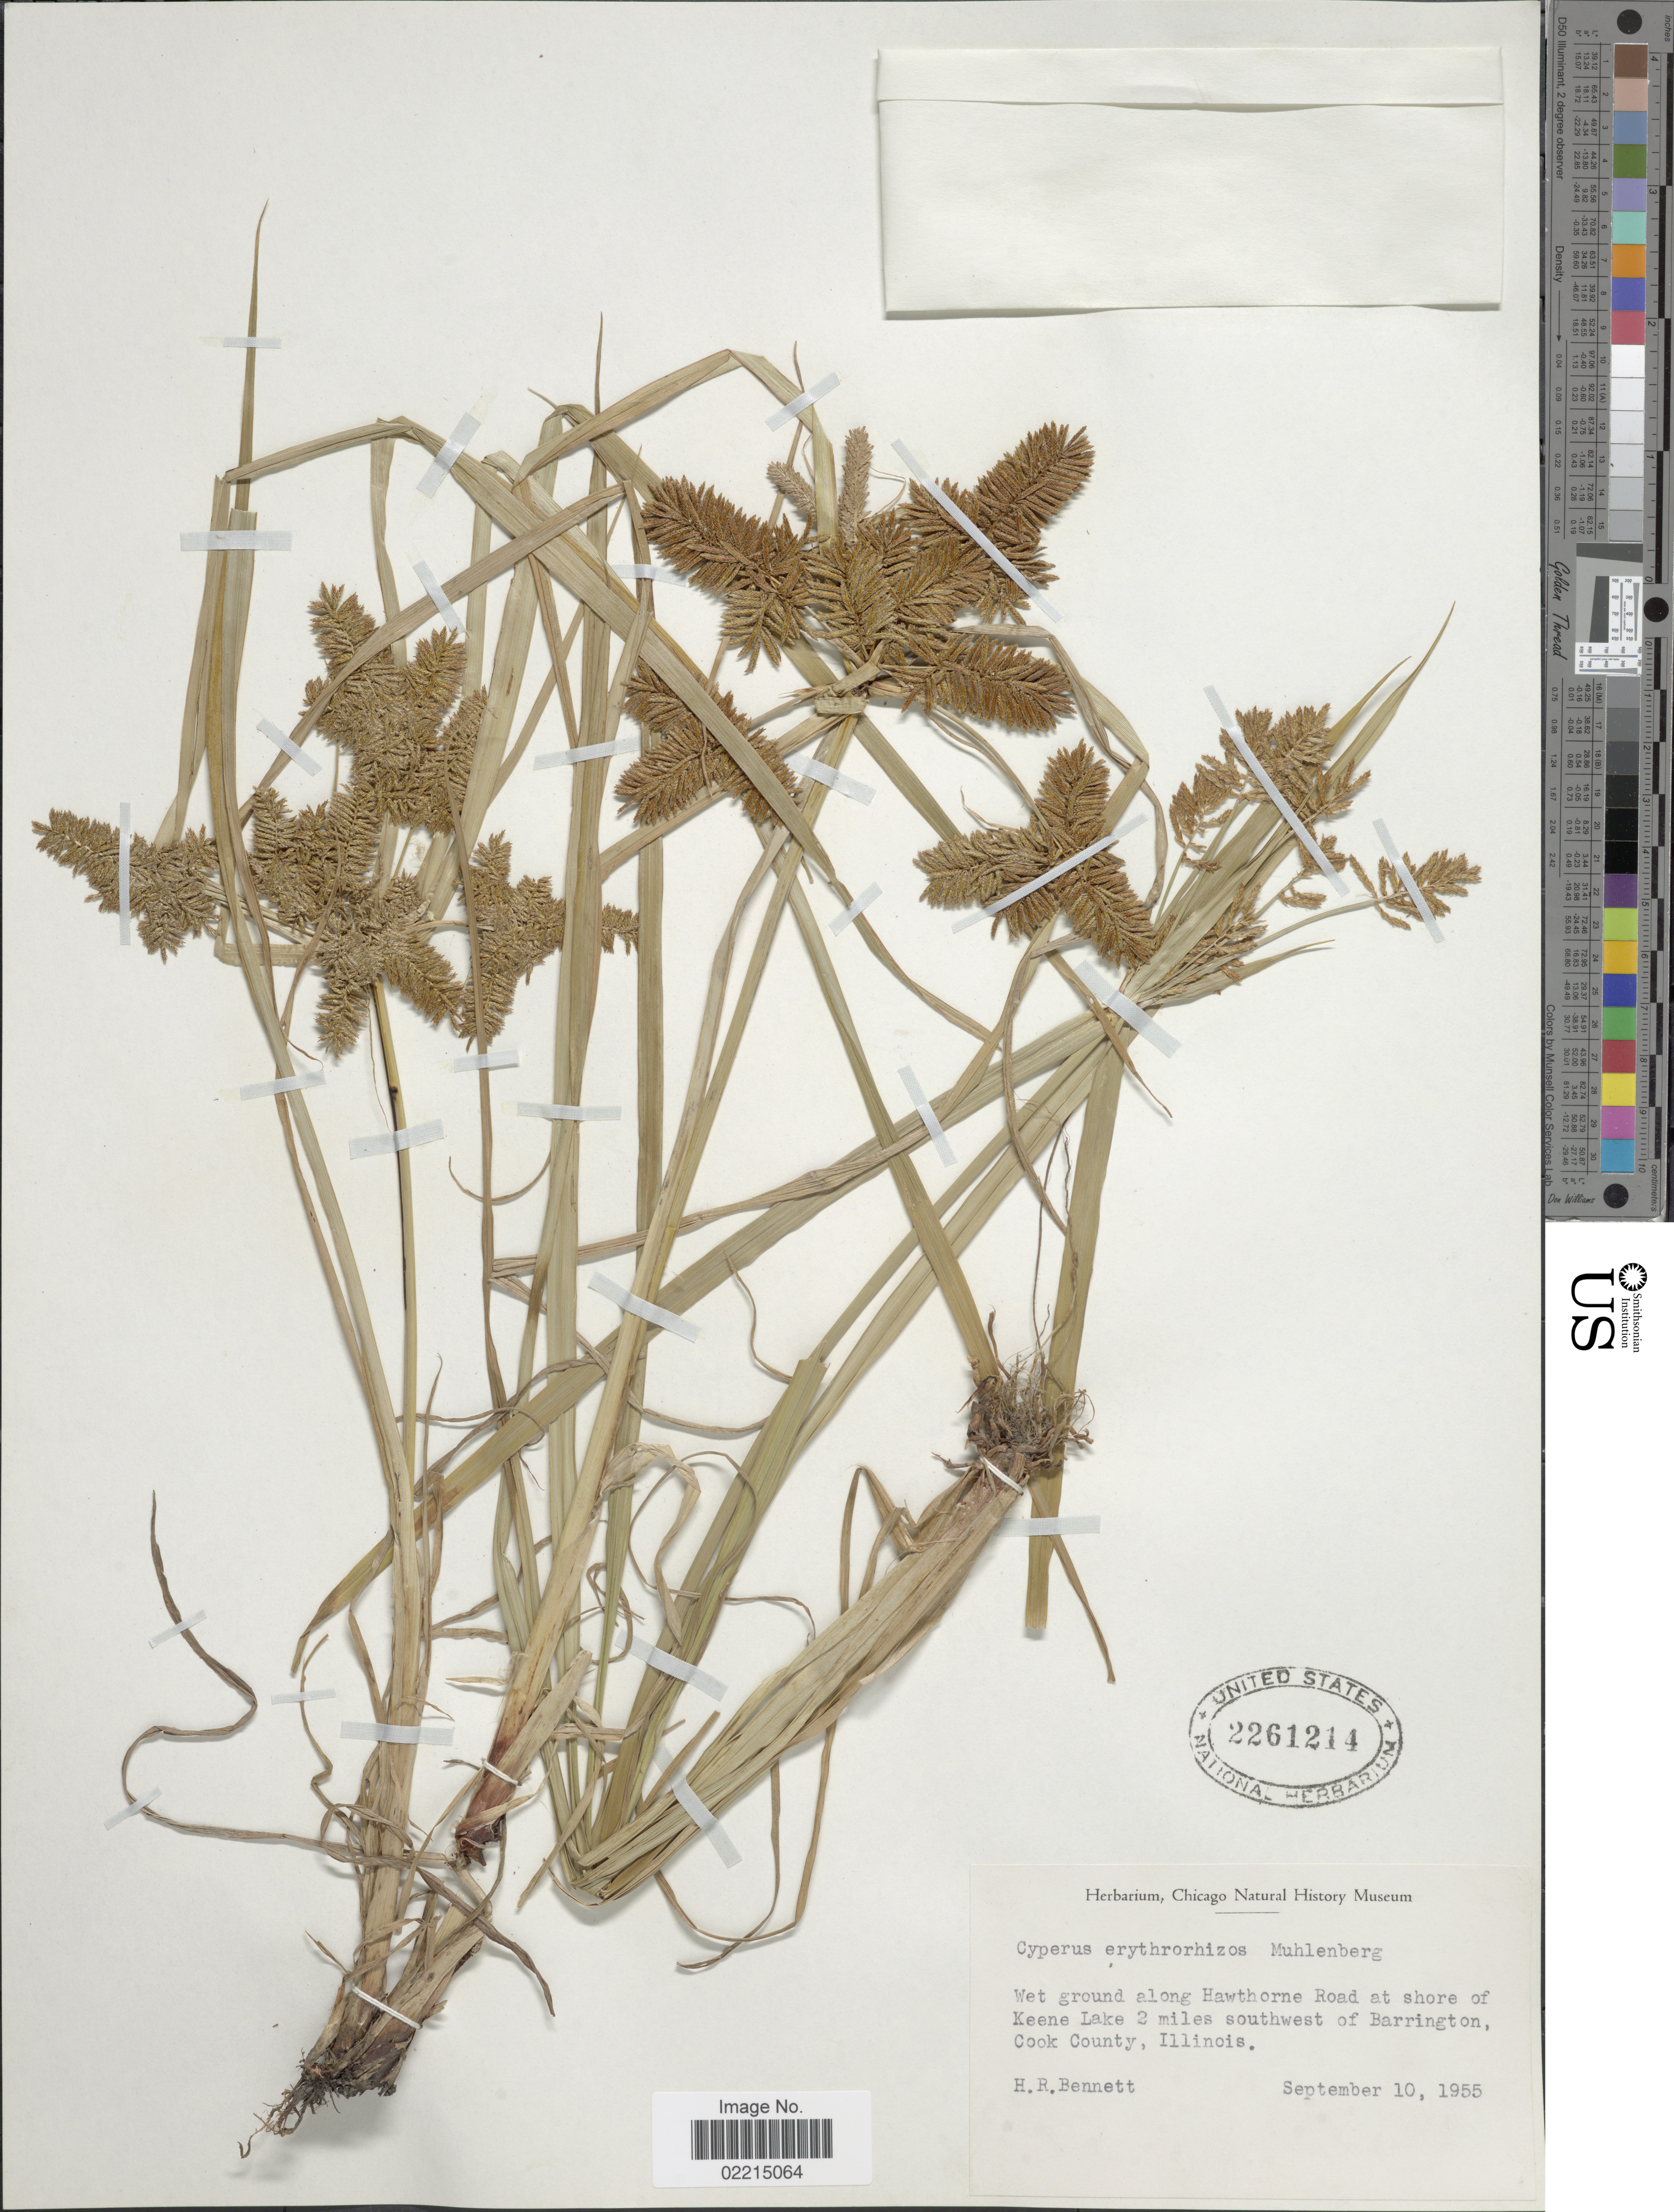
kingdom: Plantae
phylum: Tracheophyta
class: Liliopsida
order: Poales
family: Cyperaceae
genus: Cyperus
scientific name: Cyperus erythrorhizos Muhl.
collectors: H. R. Bennett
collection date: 1955-09-10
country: United States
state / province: Illinois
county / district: Cook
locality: Along Hawthorne Road at shore of Keene Lake 2 miles southwest of Barrington, Cook County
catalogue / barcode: US 2261214